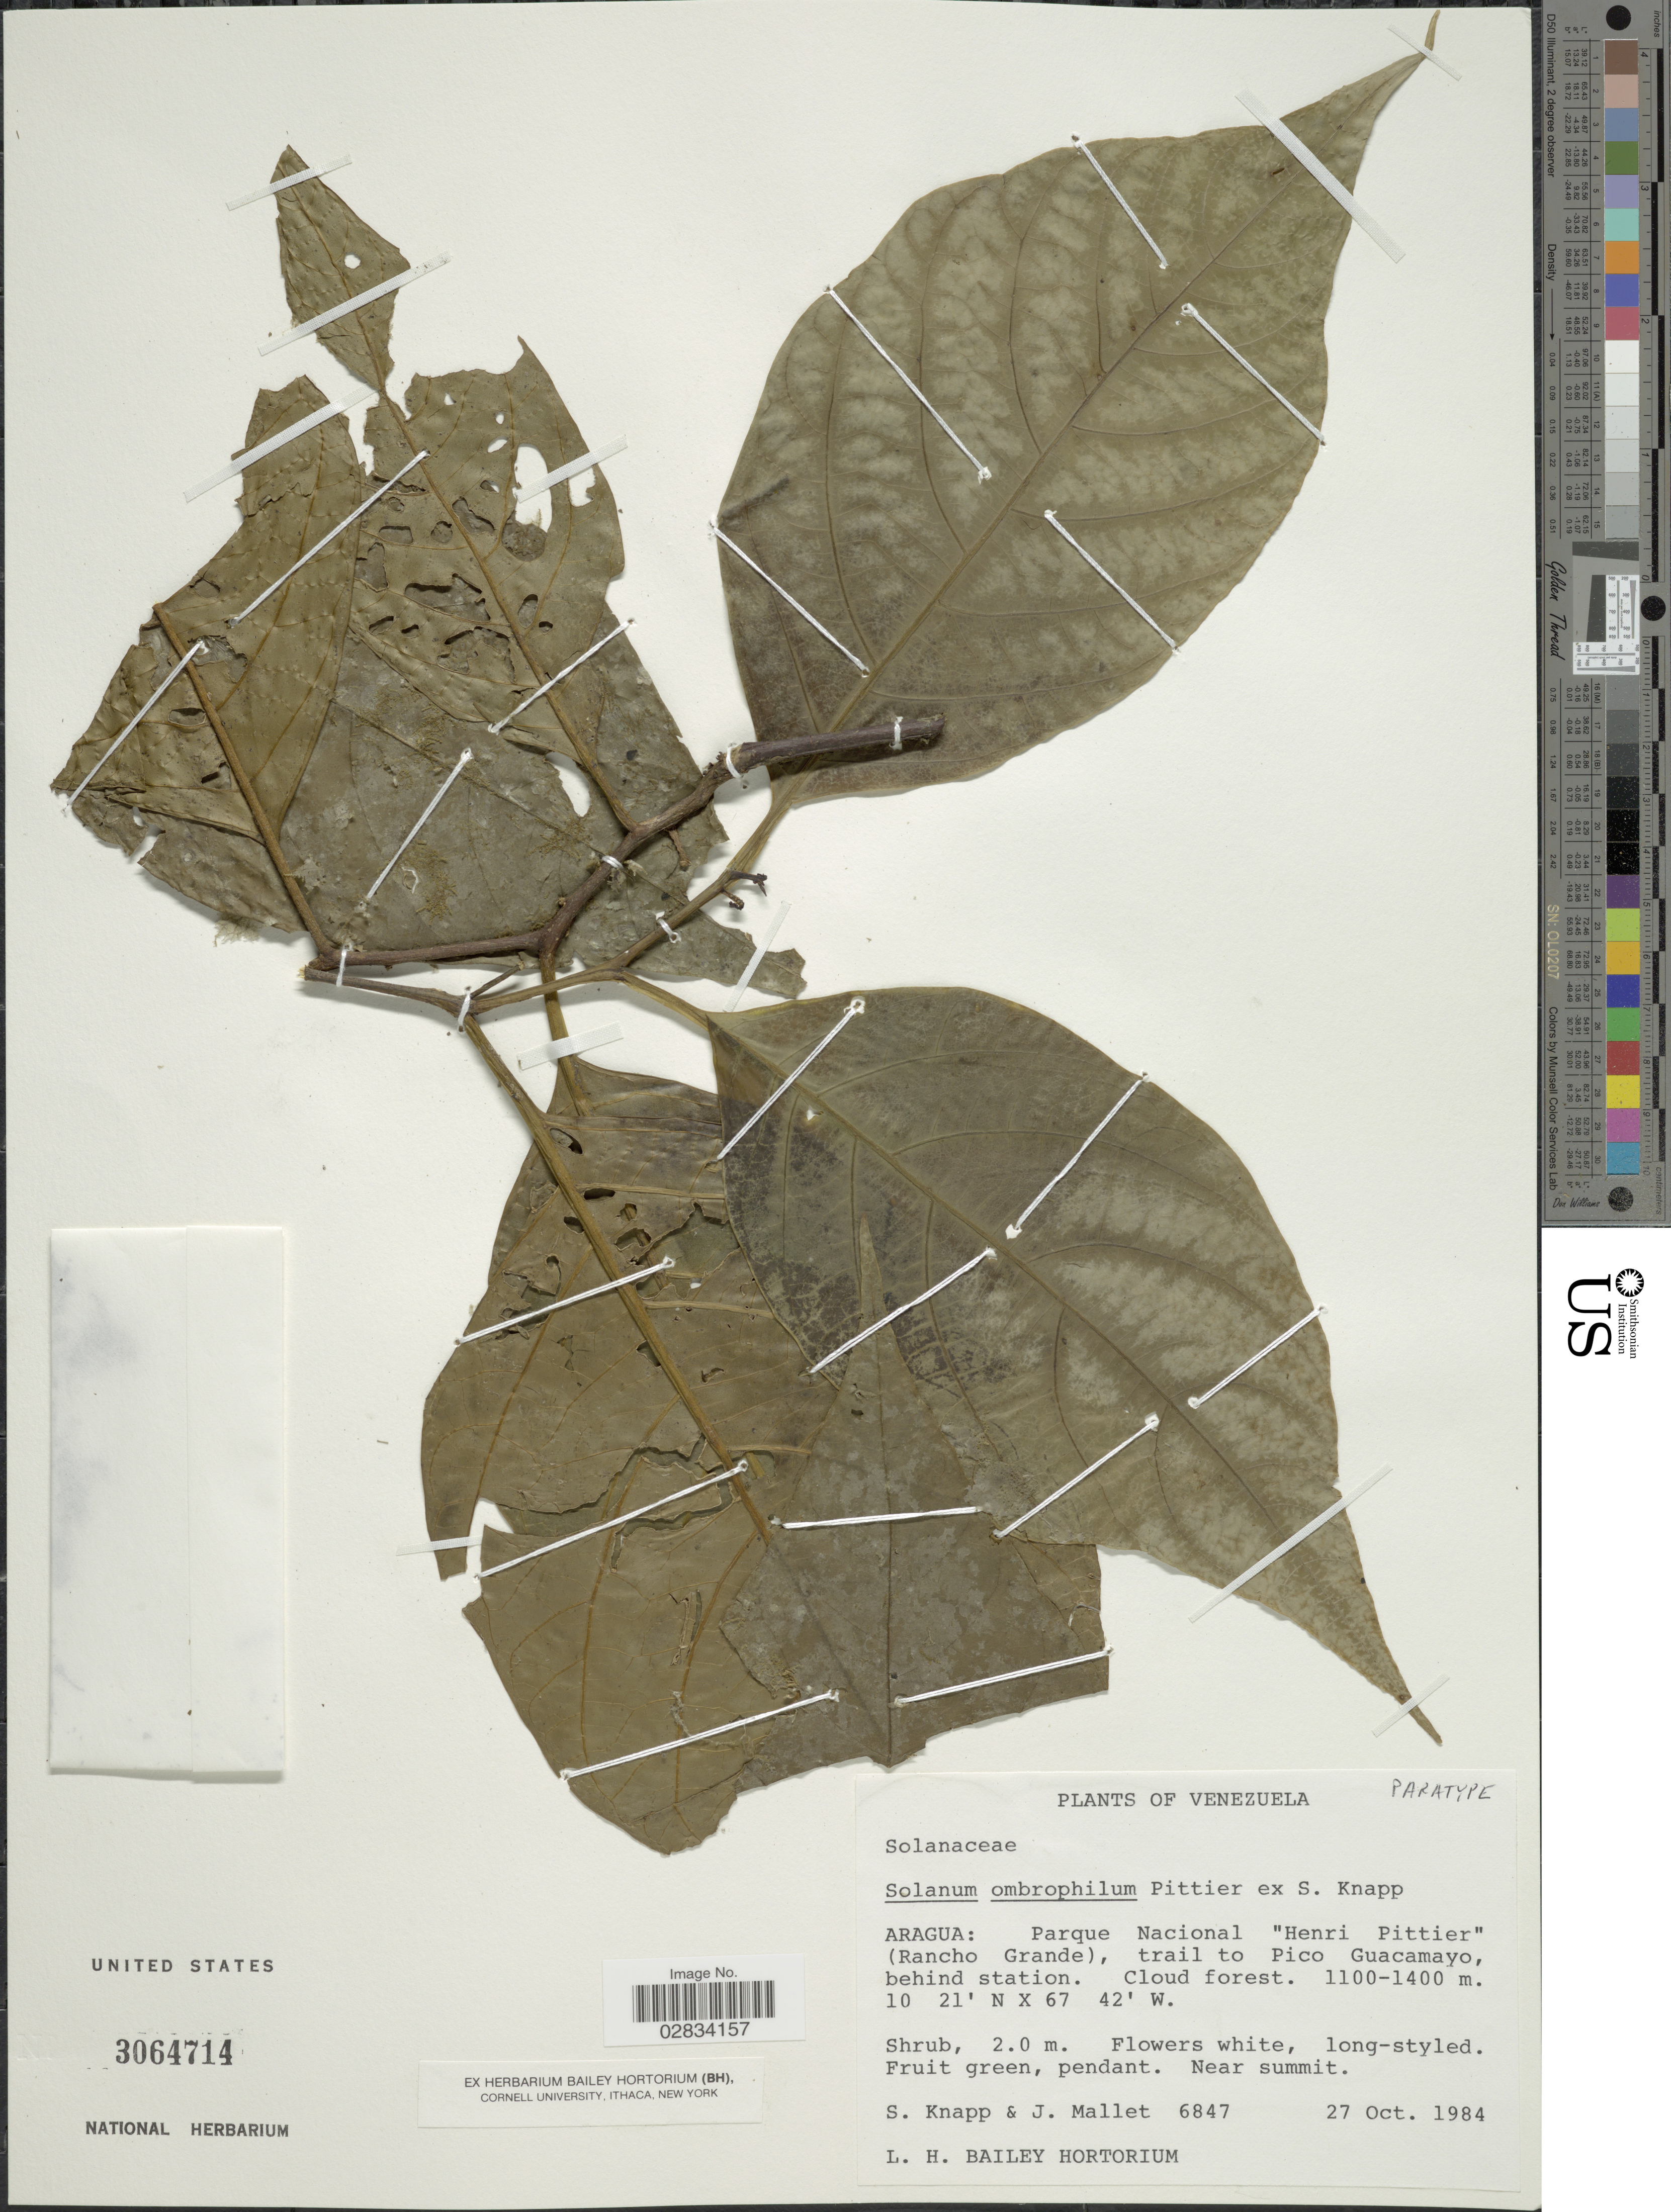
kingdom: Plantae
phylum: Tracheophyta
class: Magnoliopsida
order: Solanales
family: Solanaceae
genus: Solanum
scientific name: Solanum ombrophilum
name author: Pittier ex S. Knapp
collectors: S. Knapp & J. Mallet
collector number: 6847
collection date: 1984-10-27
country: Venezuela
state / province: Aragua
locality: Parque Nacional 'Henri Pittier' (Rancho Grande), trail to Pico Guacamayo, behind station.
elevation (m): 1100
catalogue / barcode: US 3064714